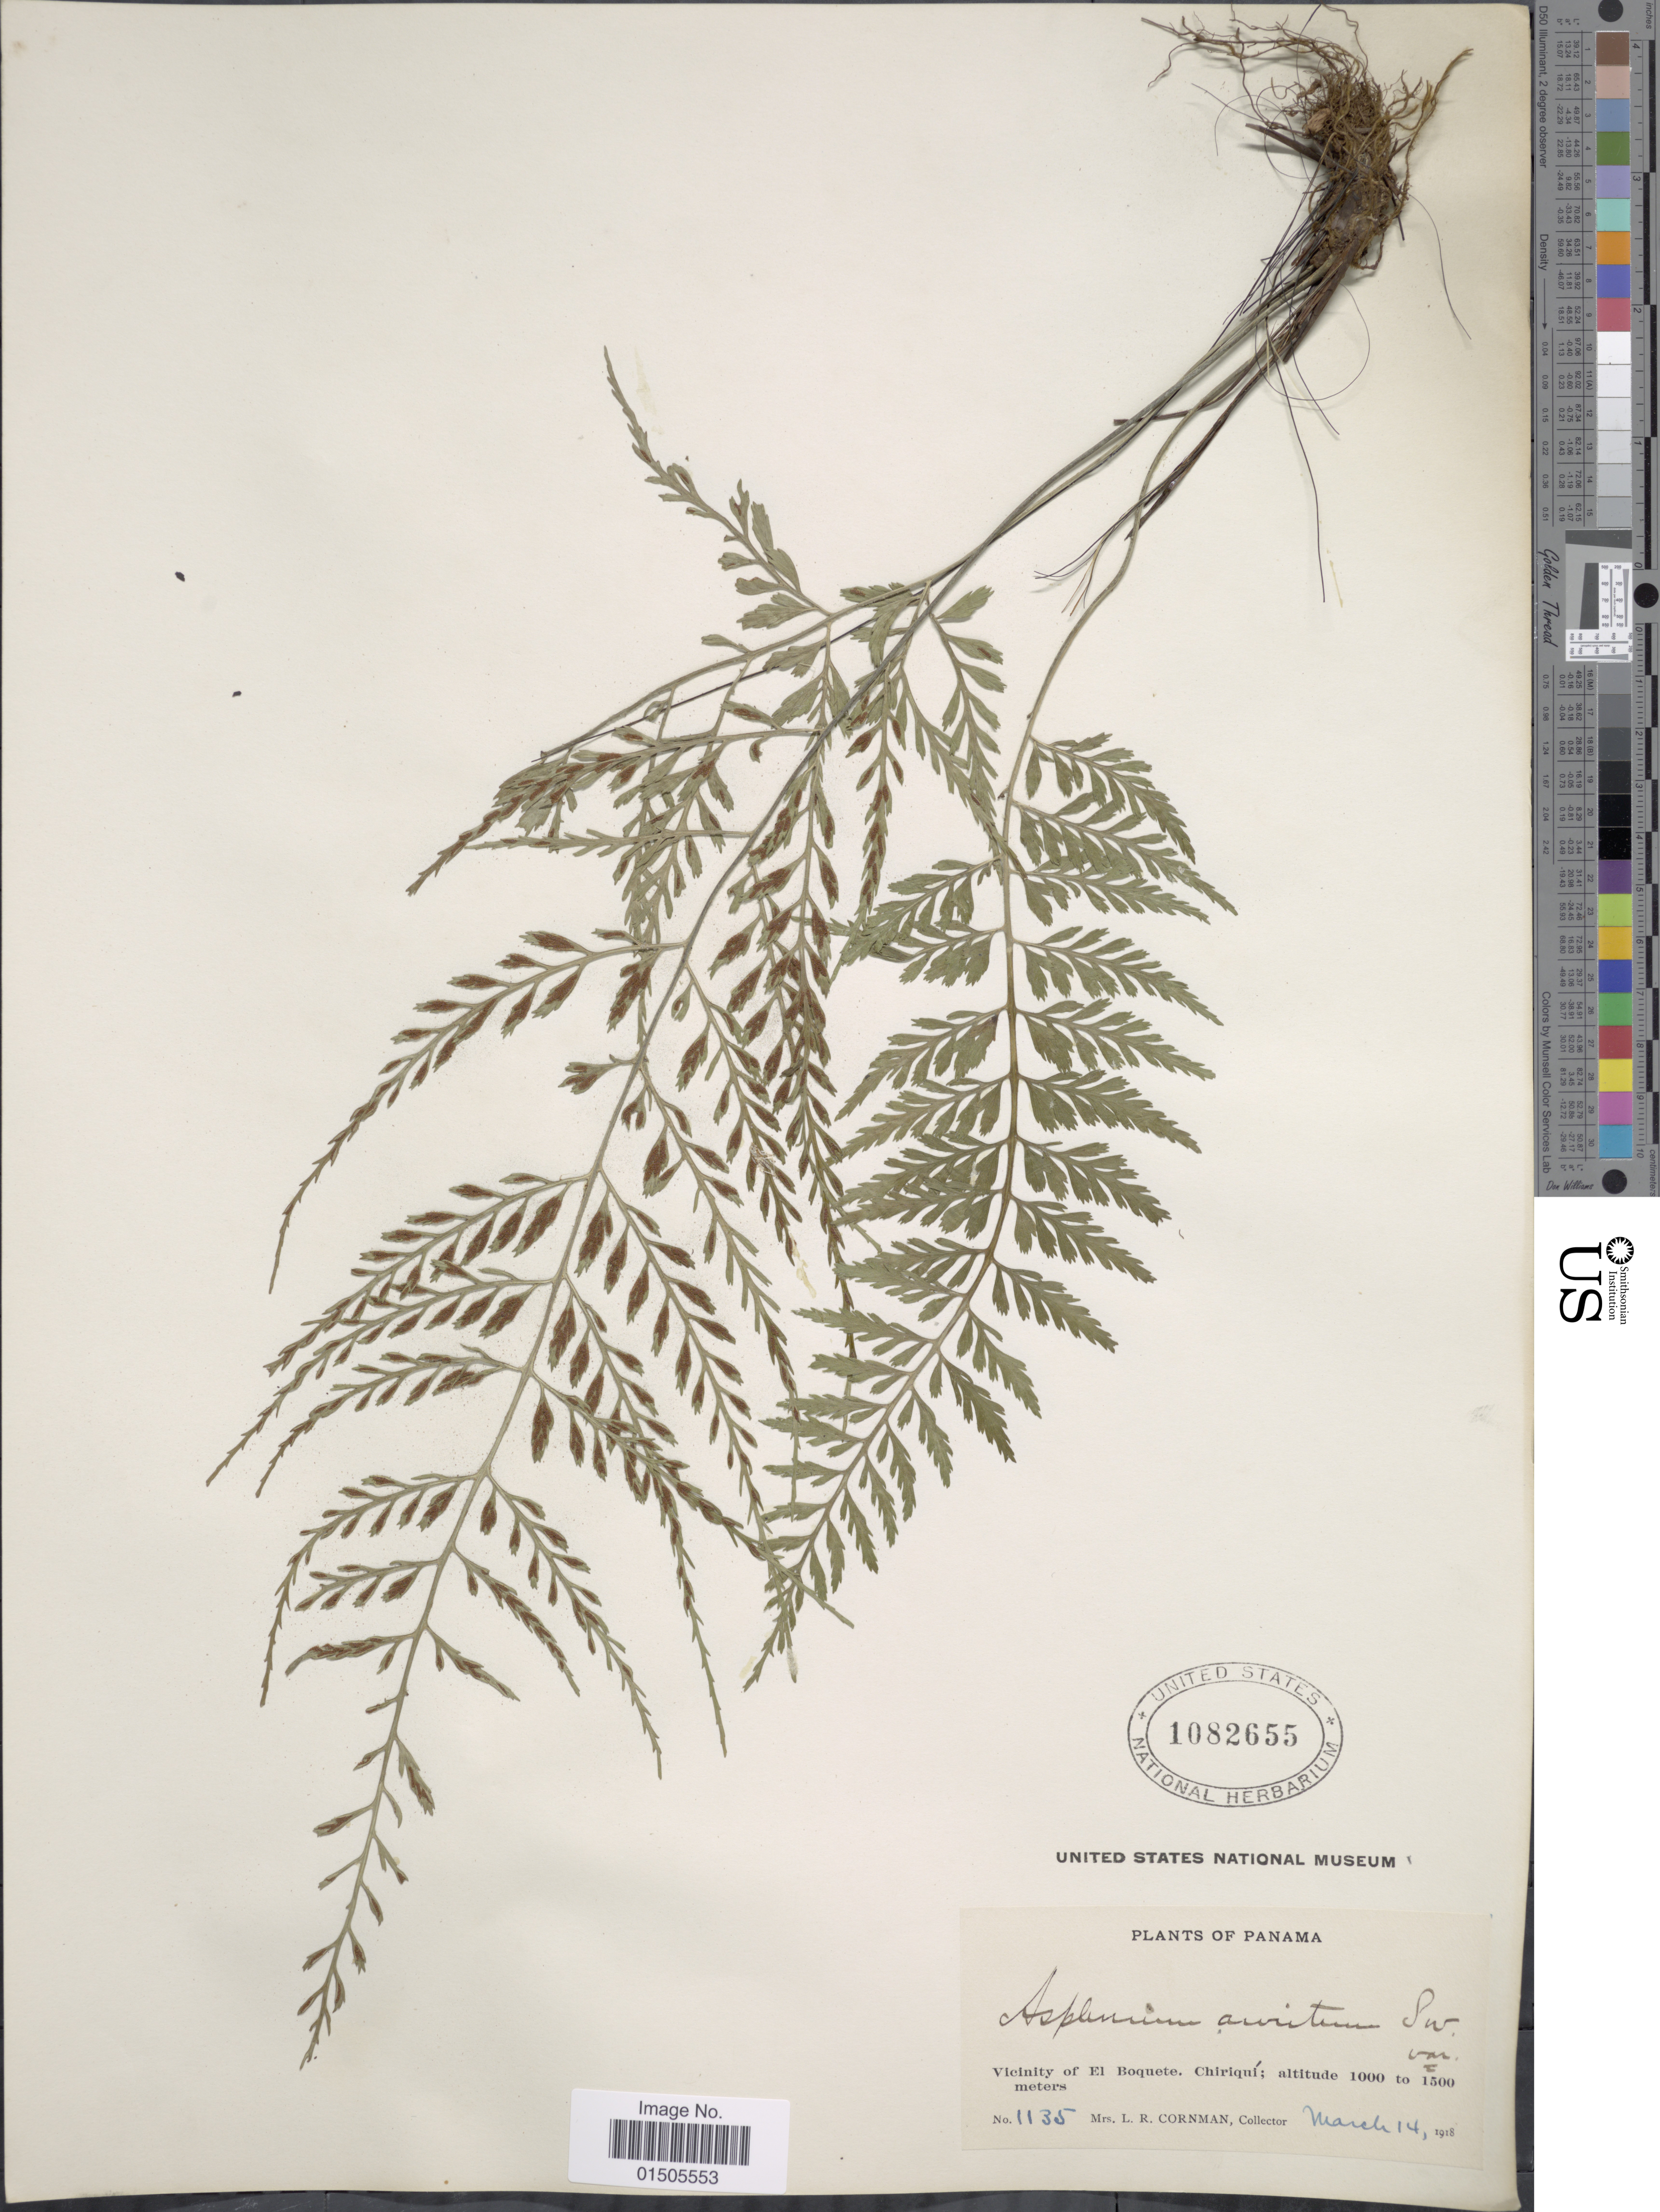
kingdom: Plantae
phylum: Tracheophyta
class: Polypodiopsida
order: Polypodiales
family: Aspleniaceae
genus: Asplenium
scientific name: Asplenium auritum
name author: Sw.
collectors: L. Cornman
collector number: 1135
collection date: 1918-03-14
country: Panama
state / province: Chiriqui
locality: Vicinity of El Boquete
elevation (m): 1000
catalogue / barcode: US 1082655